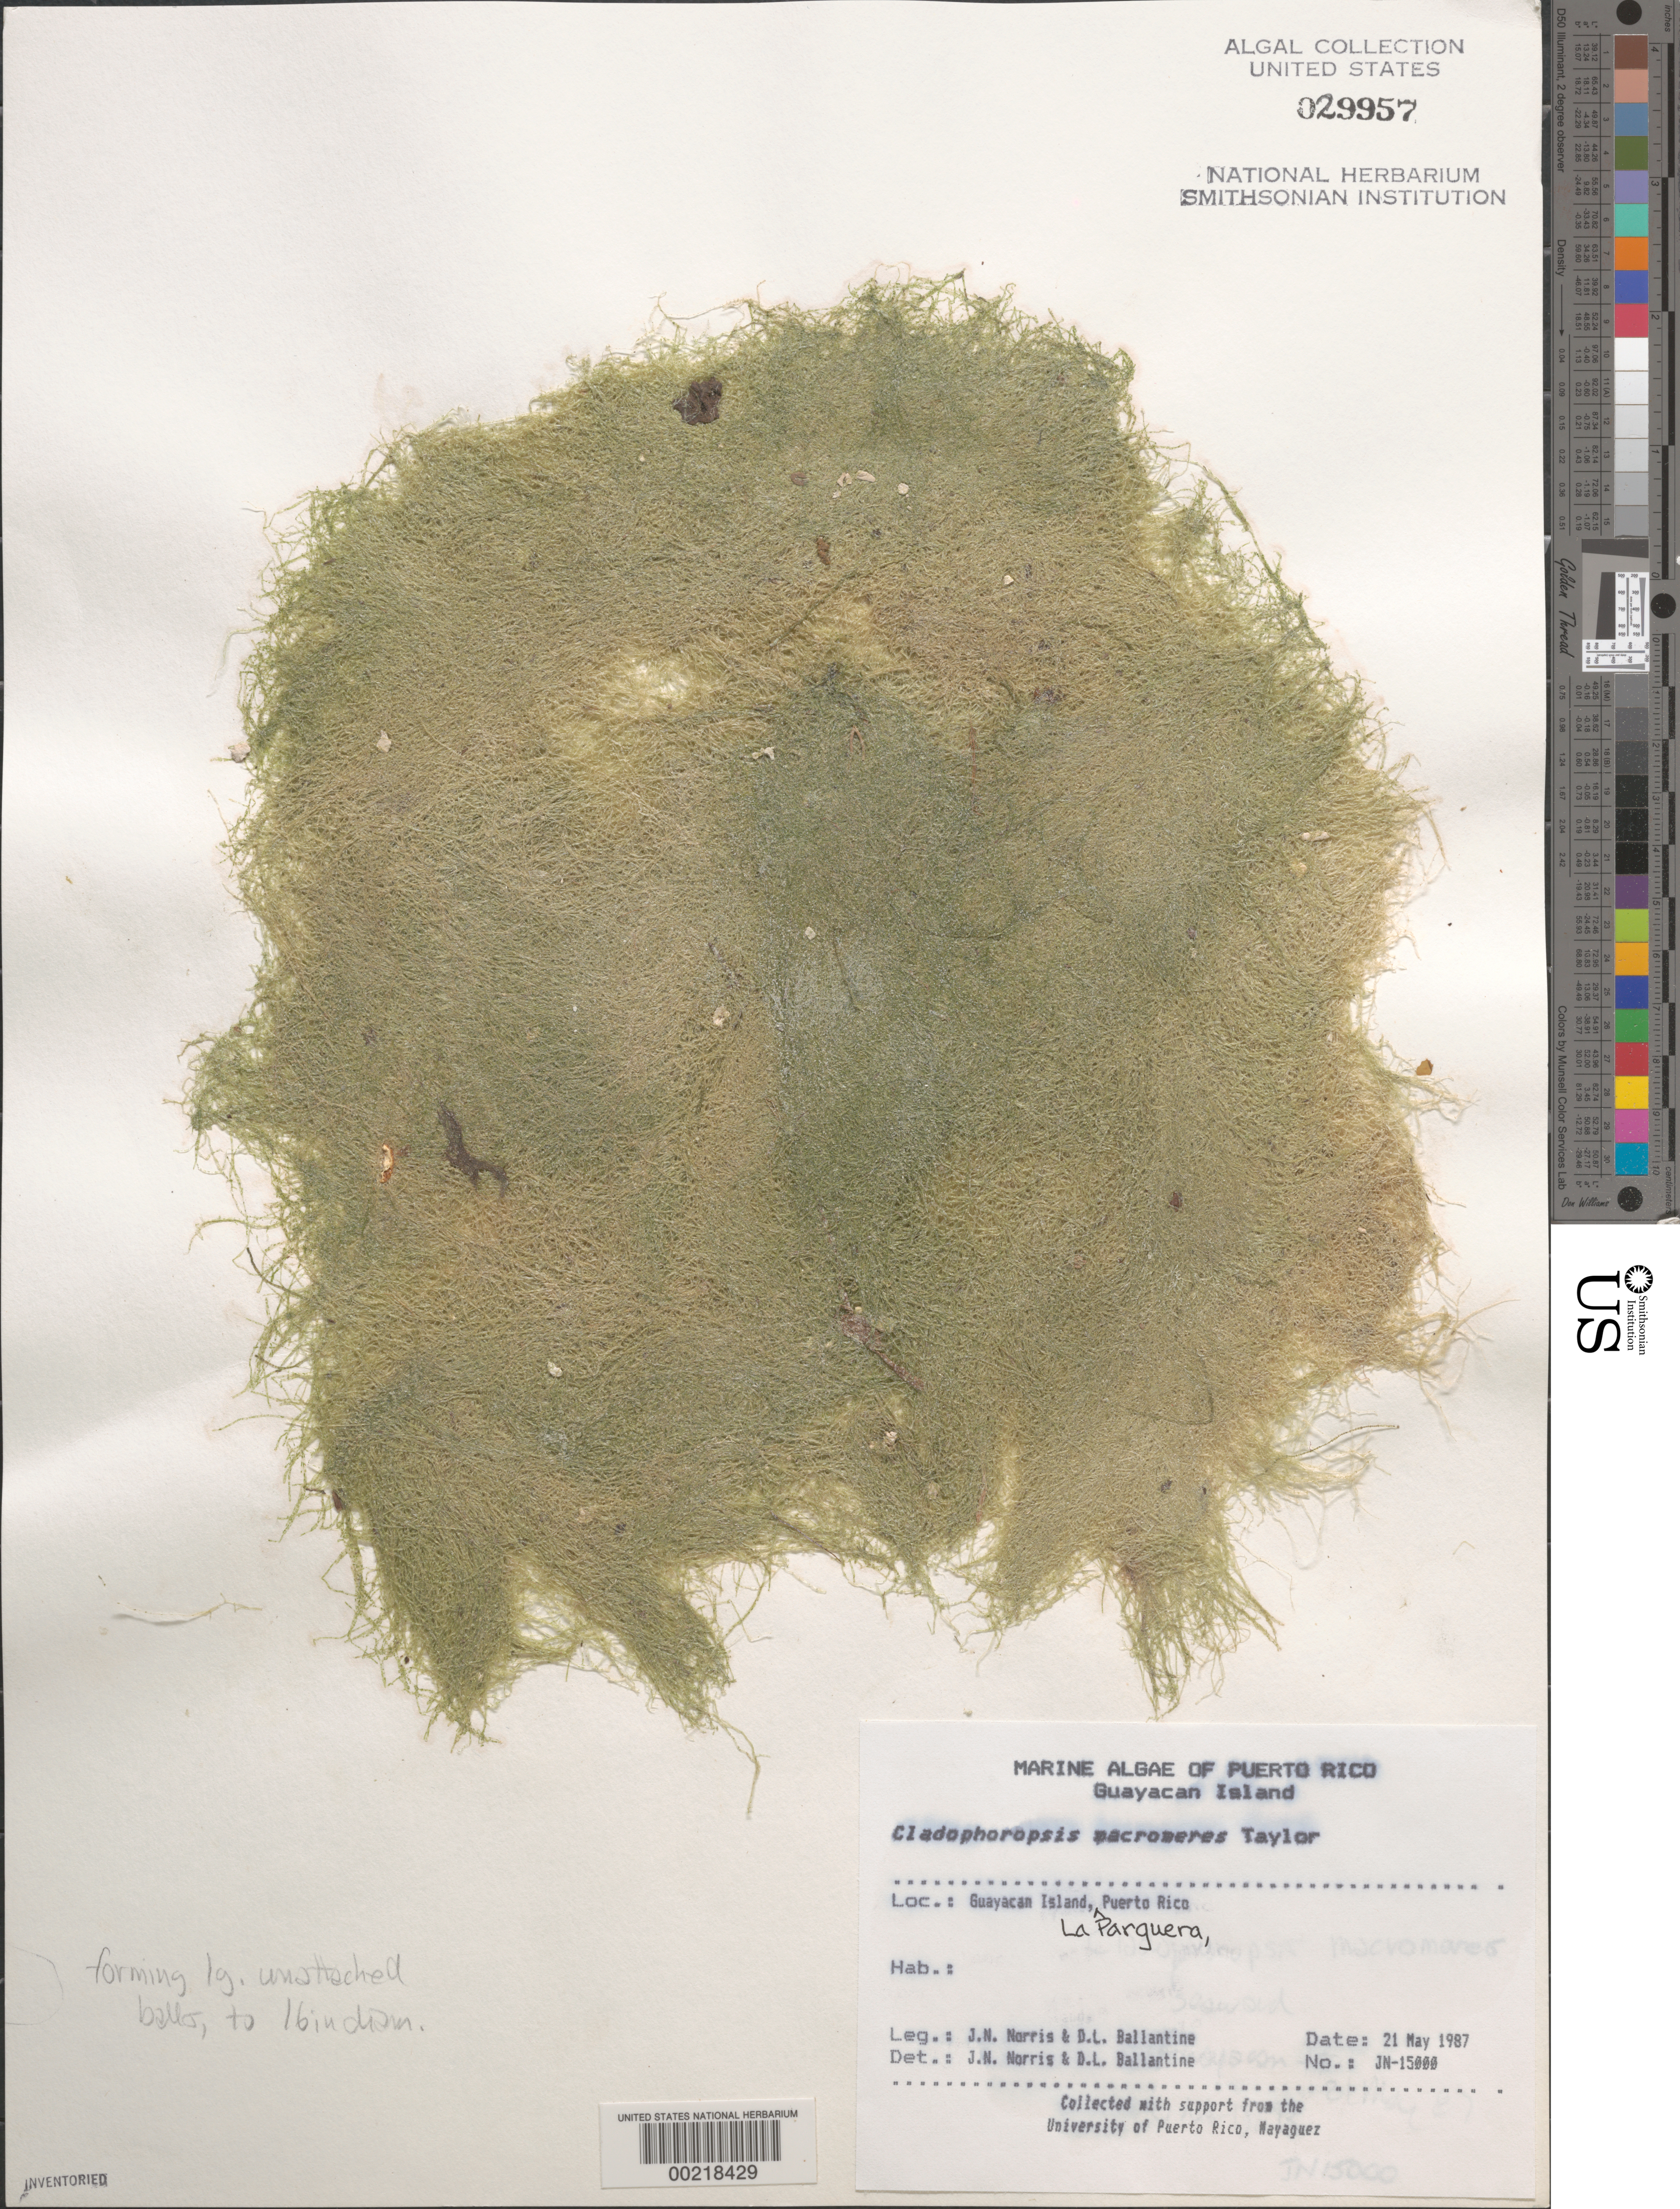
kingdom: Plantae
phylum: Chlorophyta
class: Ulvophyceae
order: Siphonocladales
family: Boodleaceae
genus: Cladophoropsis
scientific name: Cladophoropsis macromeres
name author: W.R. Taylor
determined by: Norris, J. N.; Ballantine, D. L.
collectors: J. N. Norris & D.L. Ballantine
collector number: JN-15000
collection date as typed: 21 May 1987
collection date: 1987-05-21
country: Puerto Rico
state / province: Lajas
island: Guayacan Island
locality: La Parguera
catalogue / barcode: US 29957